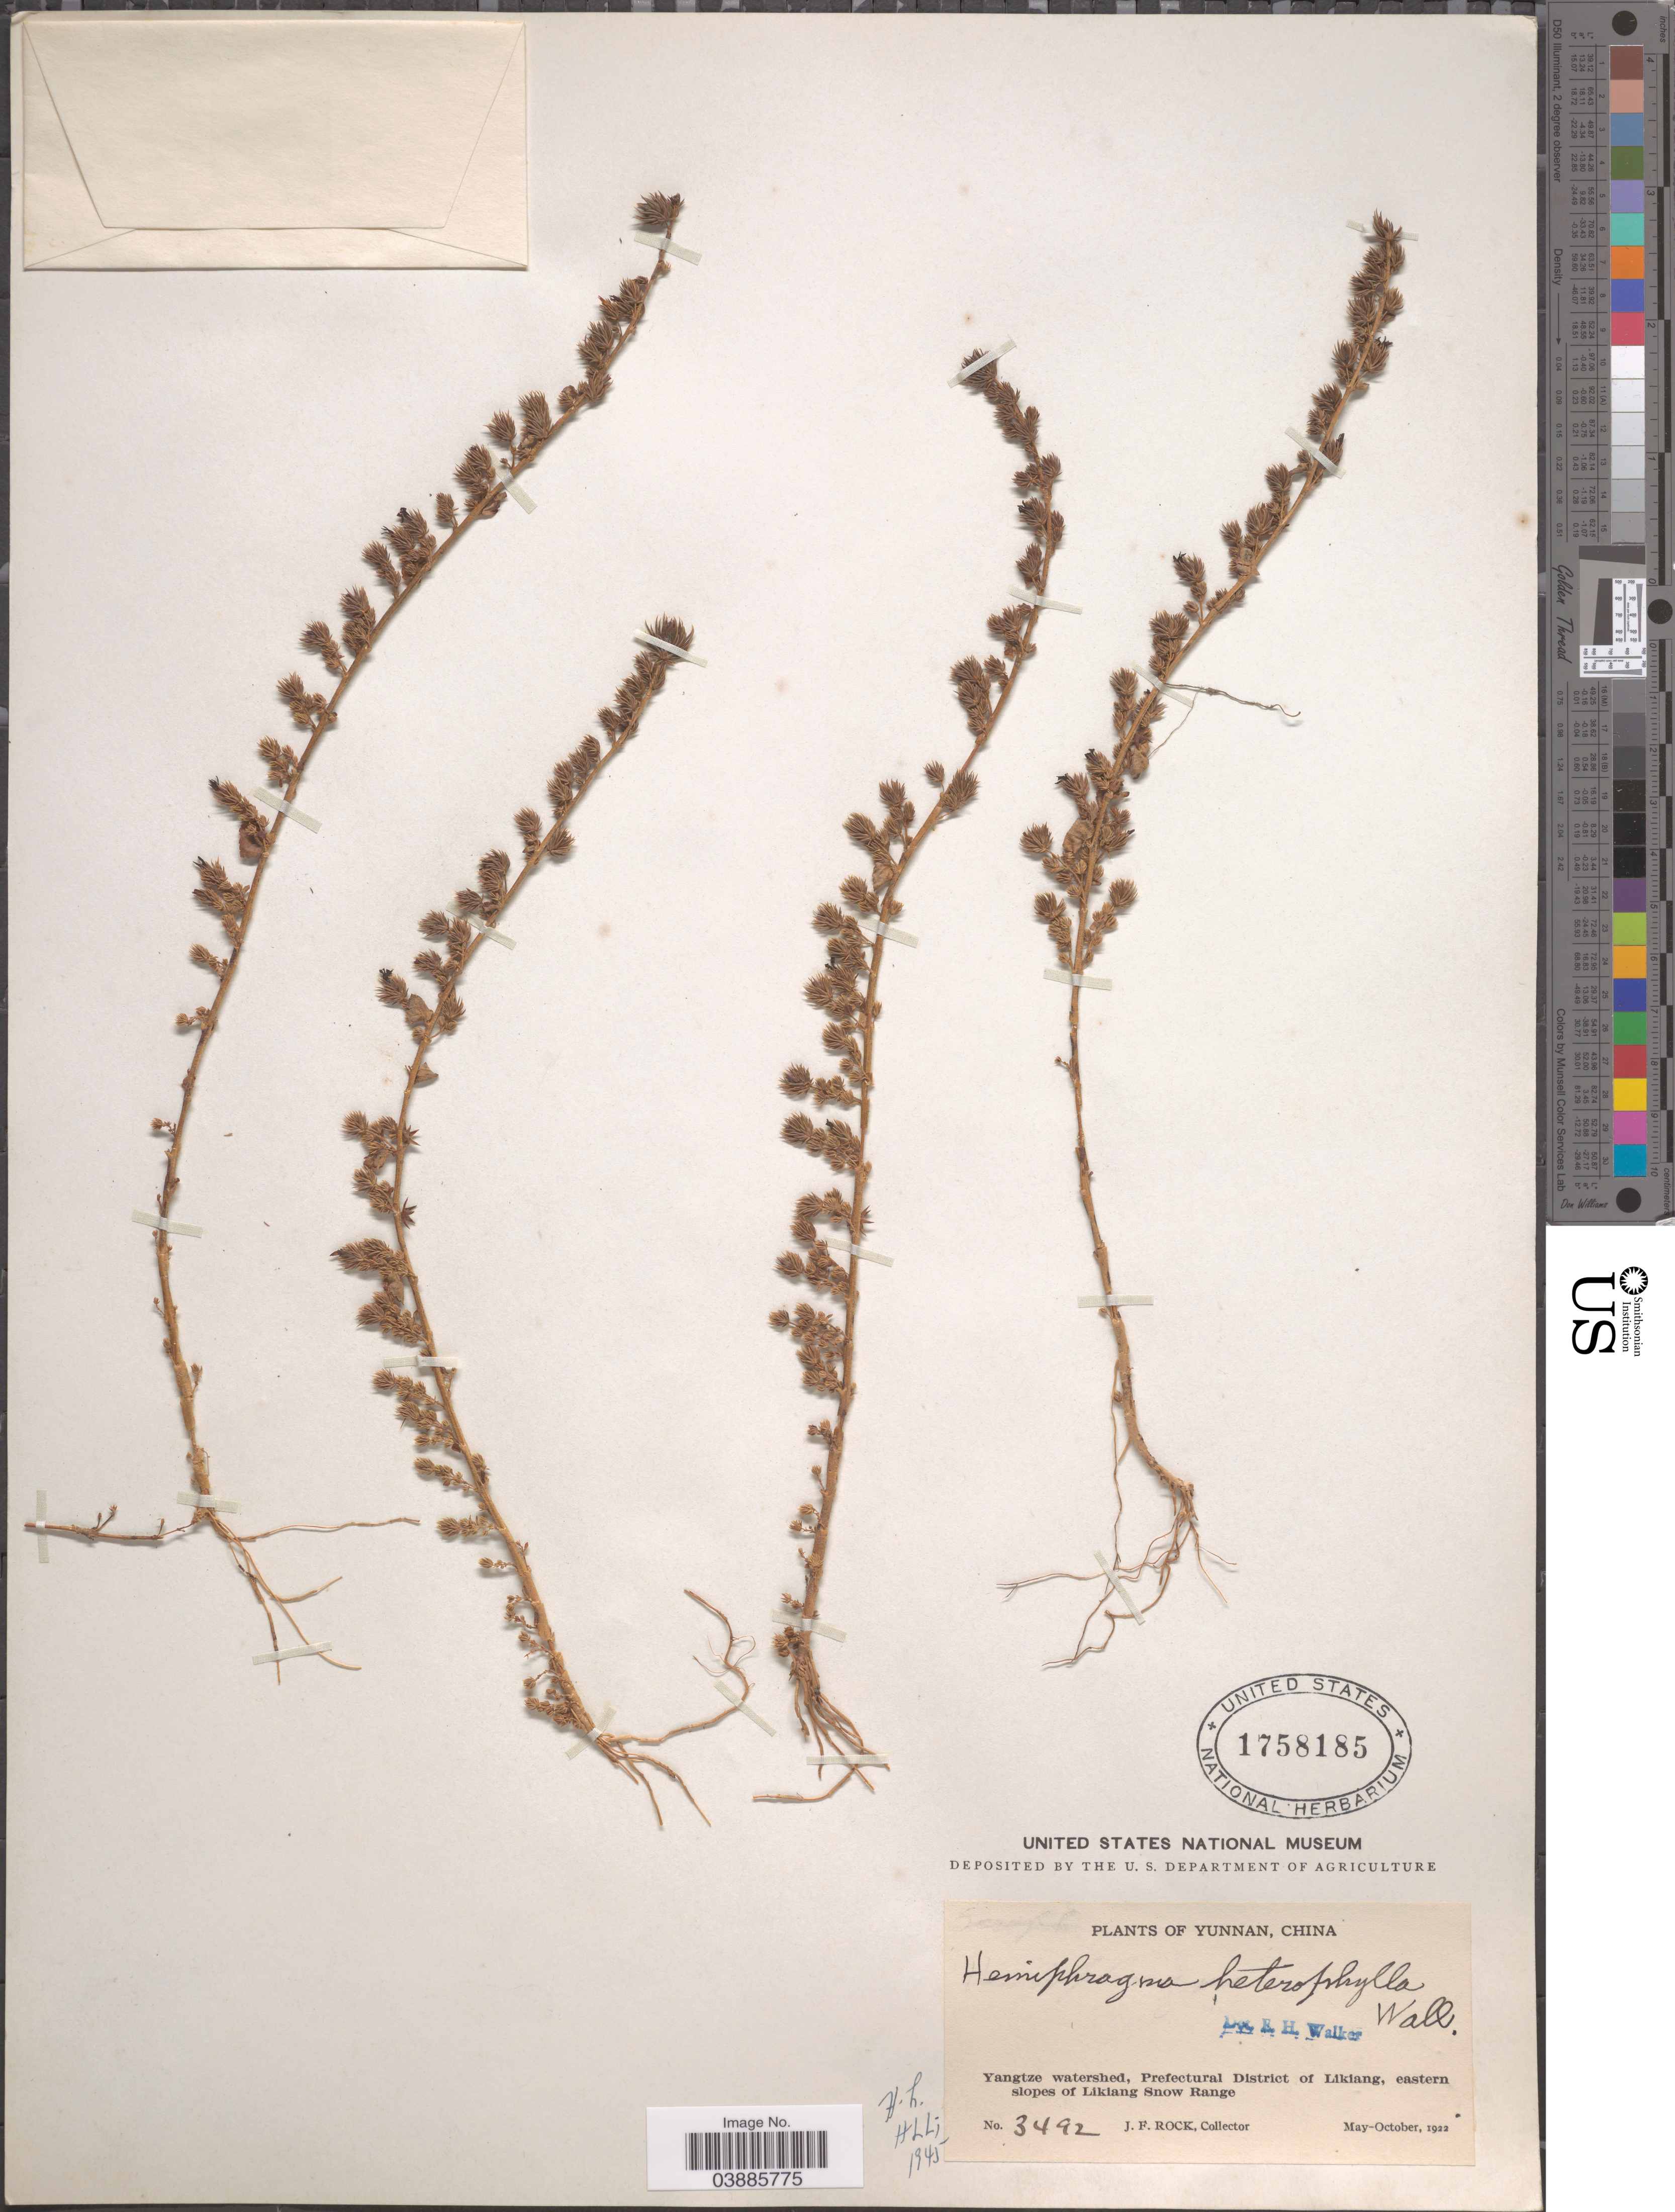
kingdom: Plantae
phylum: Tracheophyta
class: Magnoliopsida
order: Lamiales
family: Plantaginaceae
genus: Hemiphragma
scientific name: Hemiphragma heterophyllum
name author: Wall.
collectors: J. Rock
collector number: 3492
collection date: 1922-05/1922-10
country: China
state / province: Yunnan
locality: Yangtze watershed, Prefectural District of Likiang, eastern slopes of Likiang Snow Range.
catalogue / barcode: US 1758185